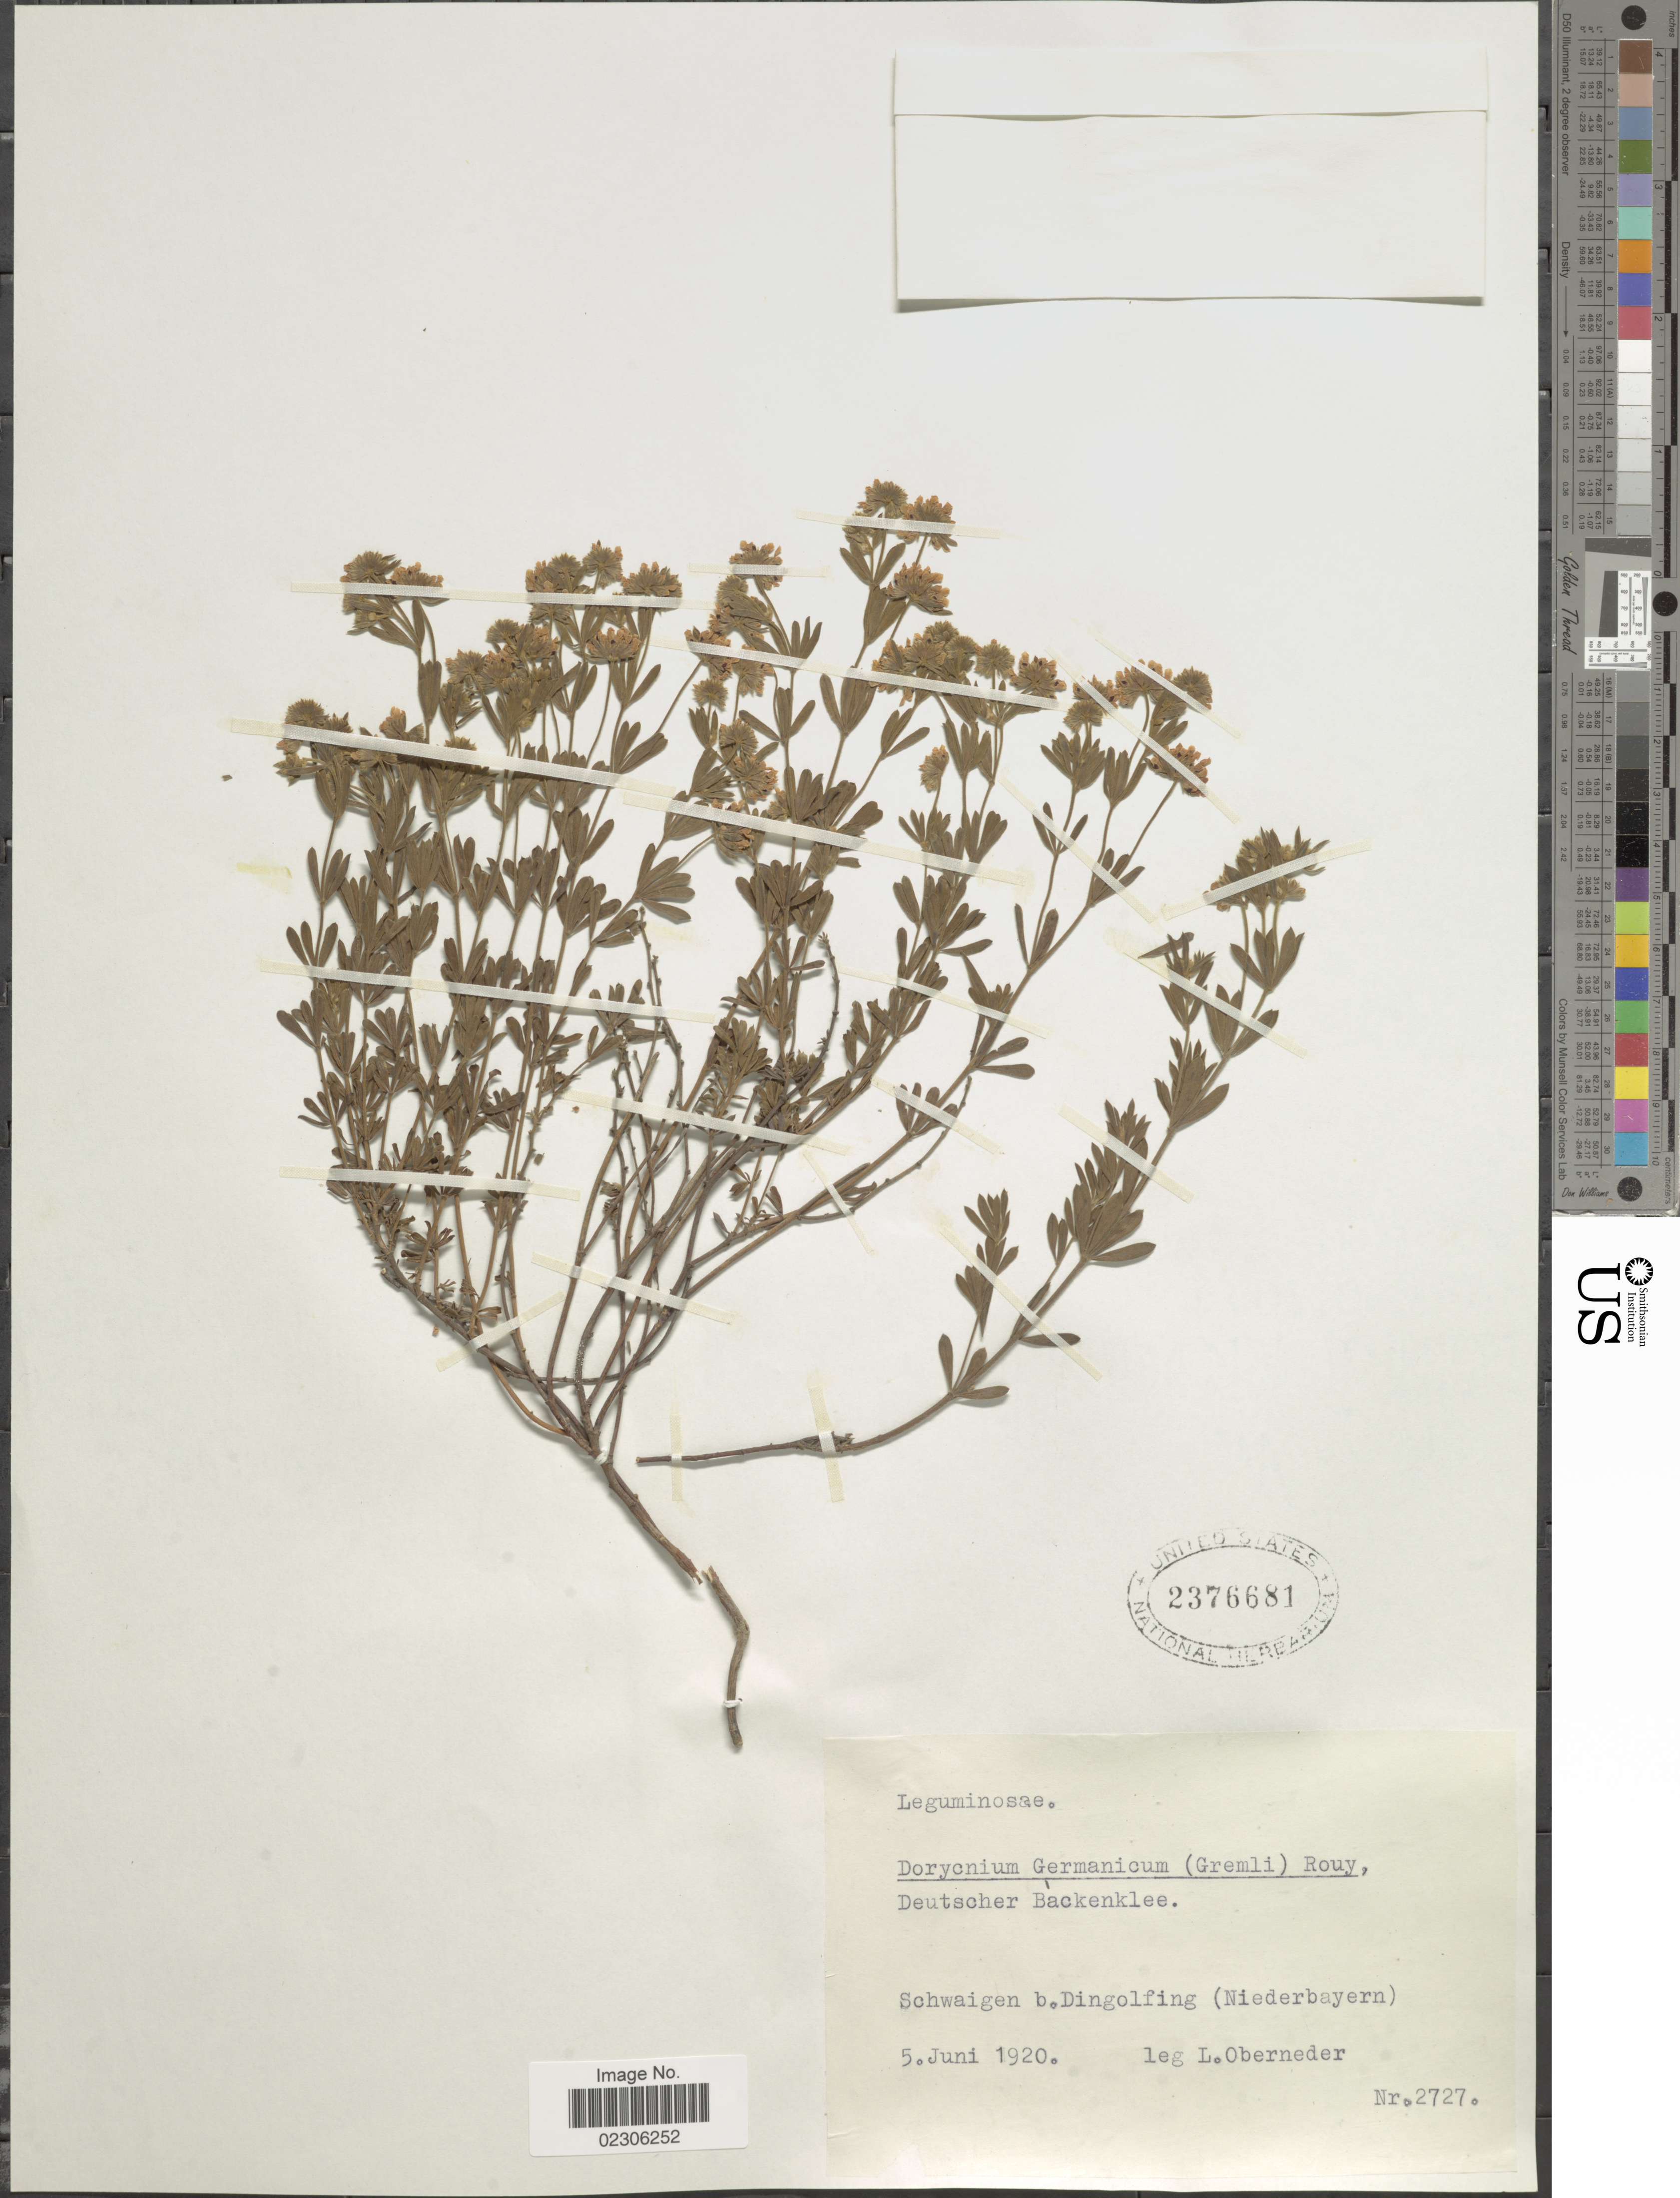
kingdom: Plantae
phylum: Tracheophyta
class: Magnoliopsida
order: Fabales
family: Fabaceae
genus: Dorycnium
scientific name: Dorycnium germanicum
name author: Rouy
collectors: L. Oberneder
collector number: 2727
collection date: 1920-06-05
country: Germany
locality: Schwaigen b. Dingofing (Niederbayern)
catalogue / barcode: US 2376681